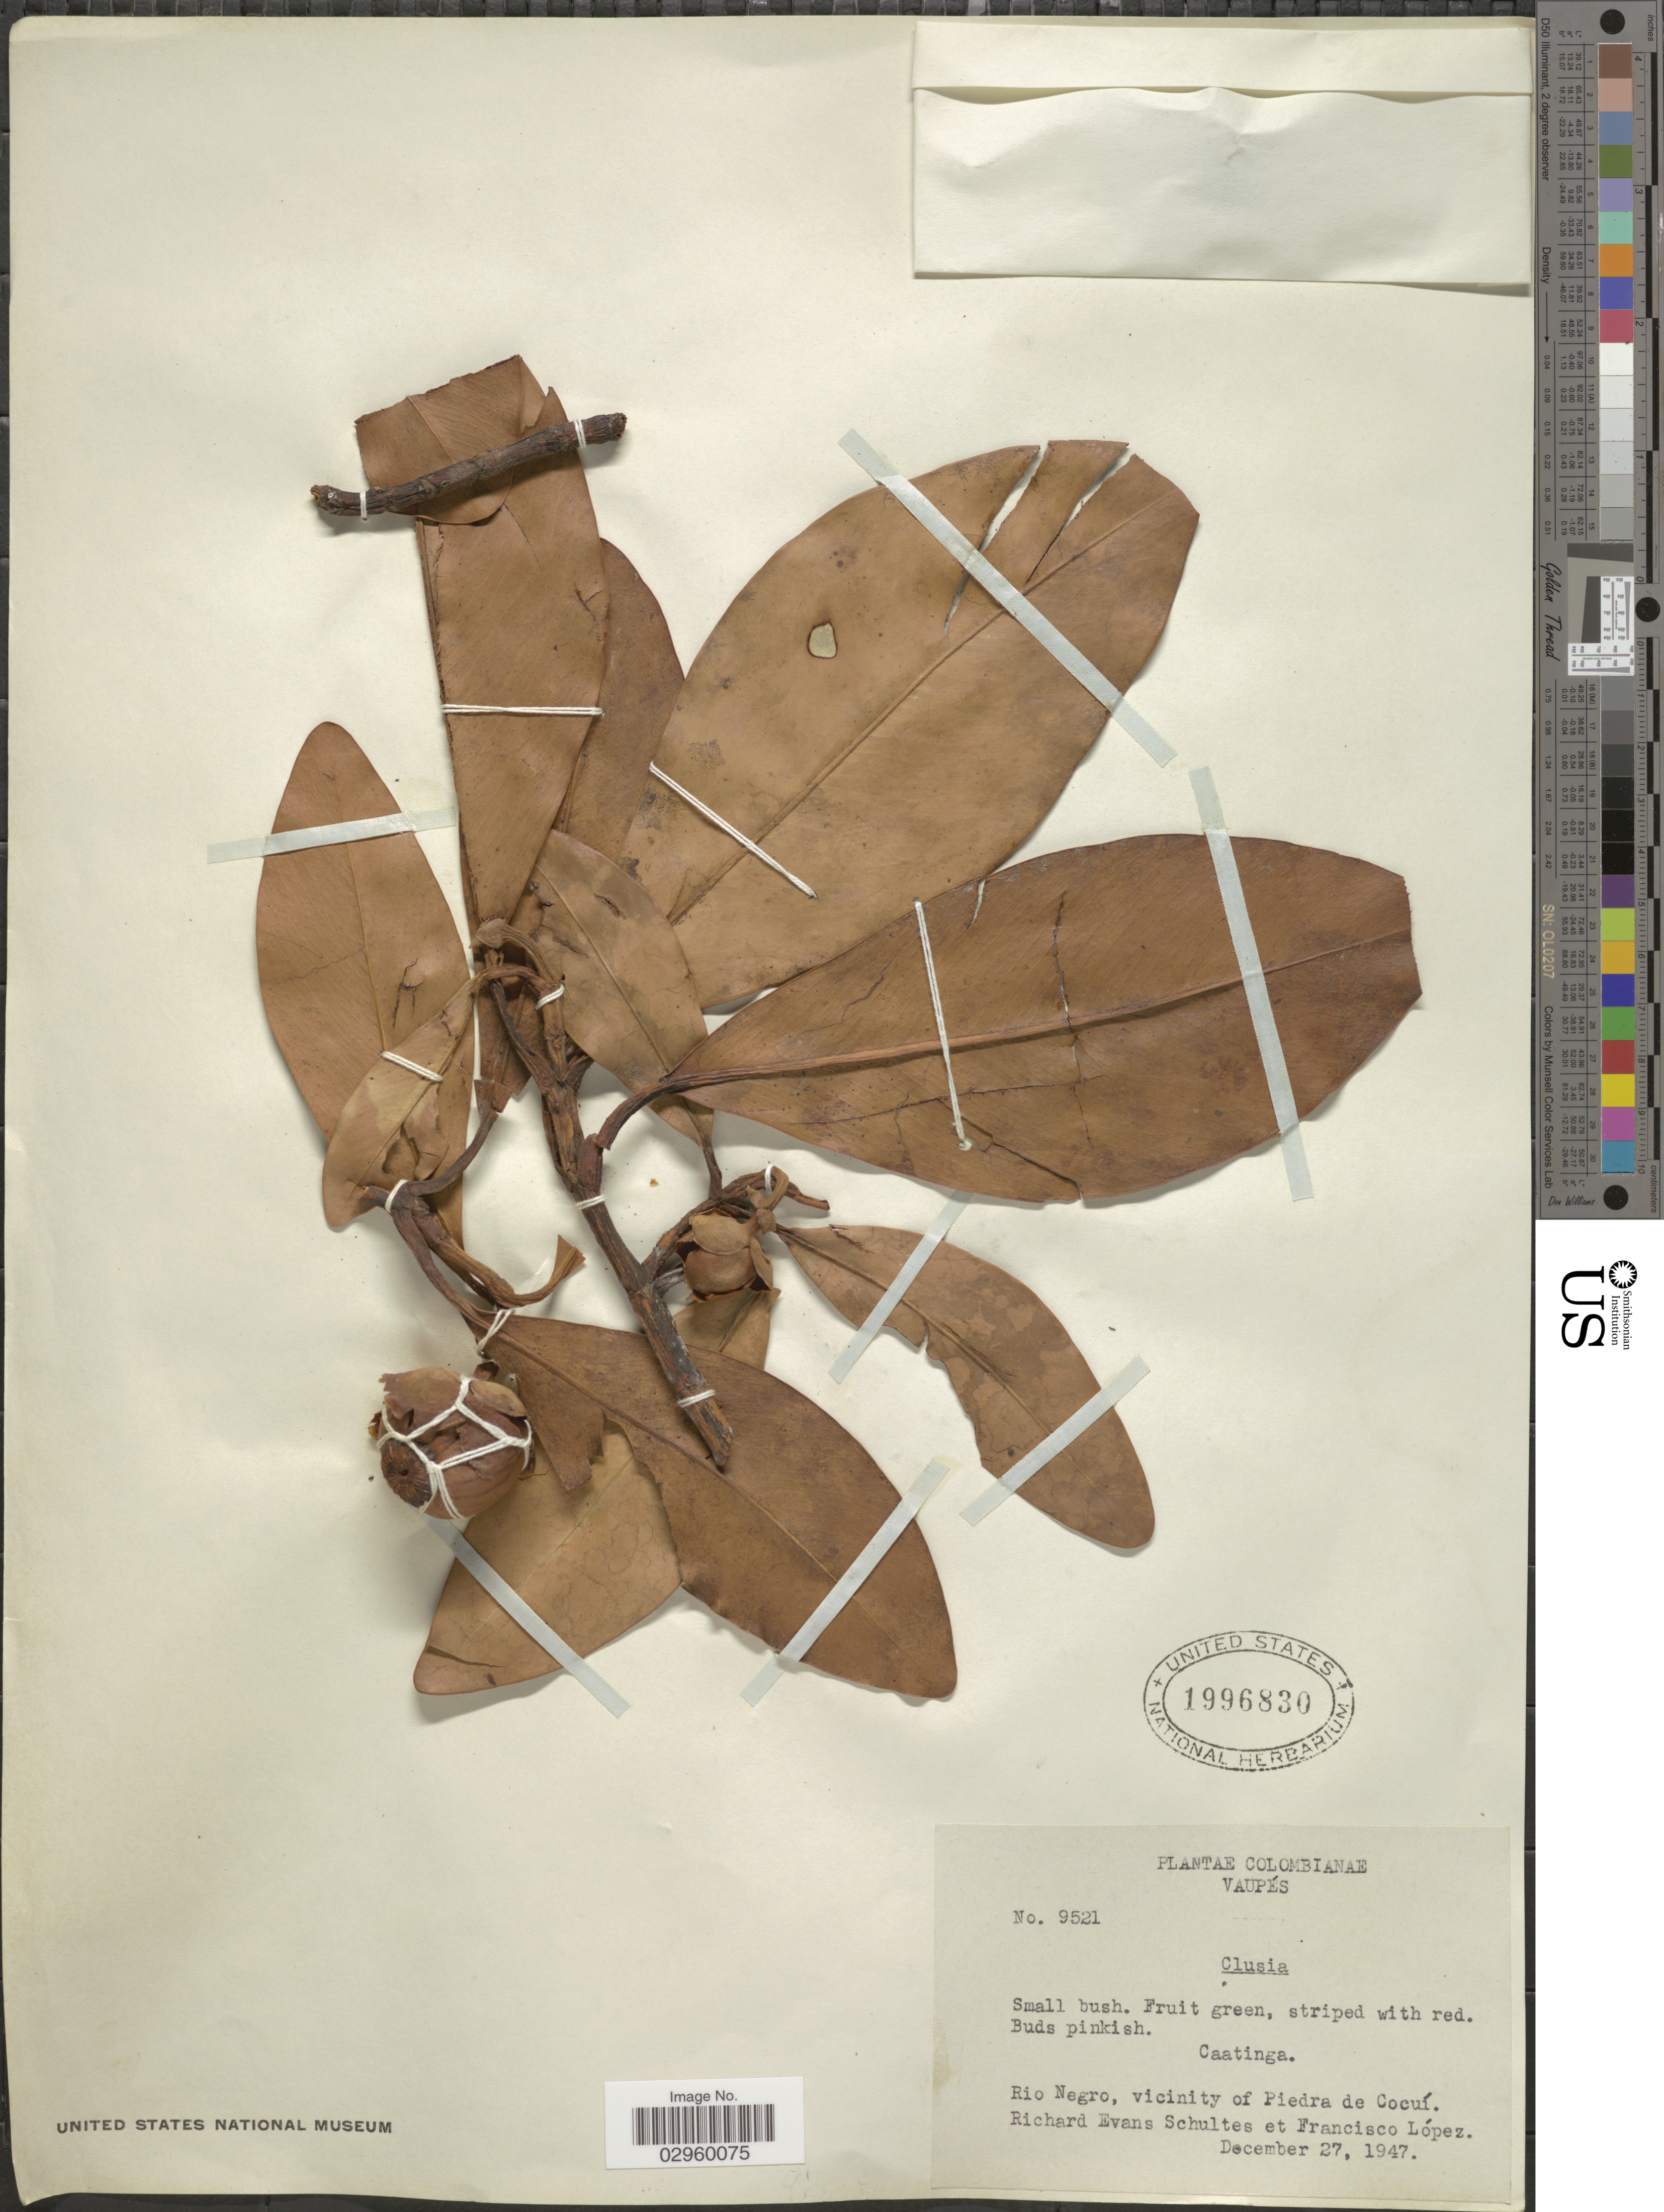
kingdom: Plantae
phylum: Tracheophyta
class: Magnoliopsida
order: Malpighiales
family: Clusiaceae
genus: Clusia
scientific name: Clusia sp.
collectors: R. E. Schultes & F. Lopéz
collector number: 9521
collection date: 1947-12-27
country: Colombia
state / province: Vaupés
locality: Rio Negro, vicinity of Piedra de Cocuí, Caatinga.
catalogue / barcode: US 1996830